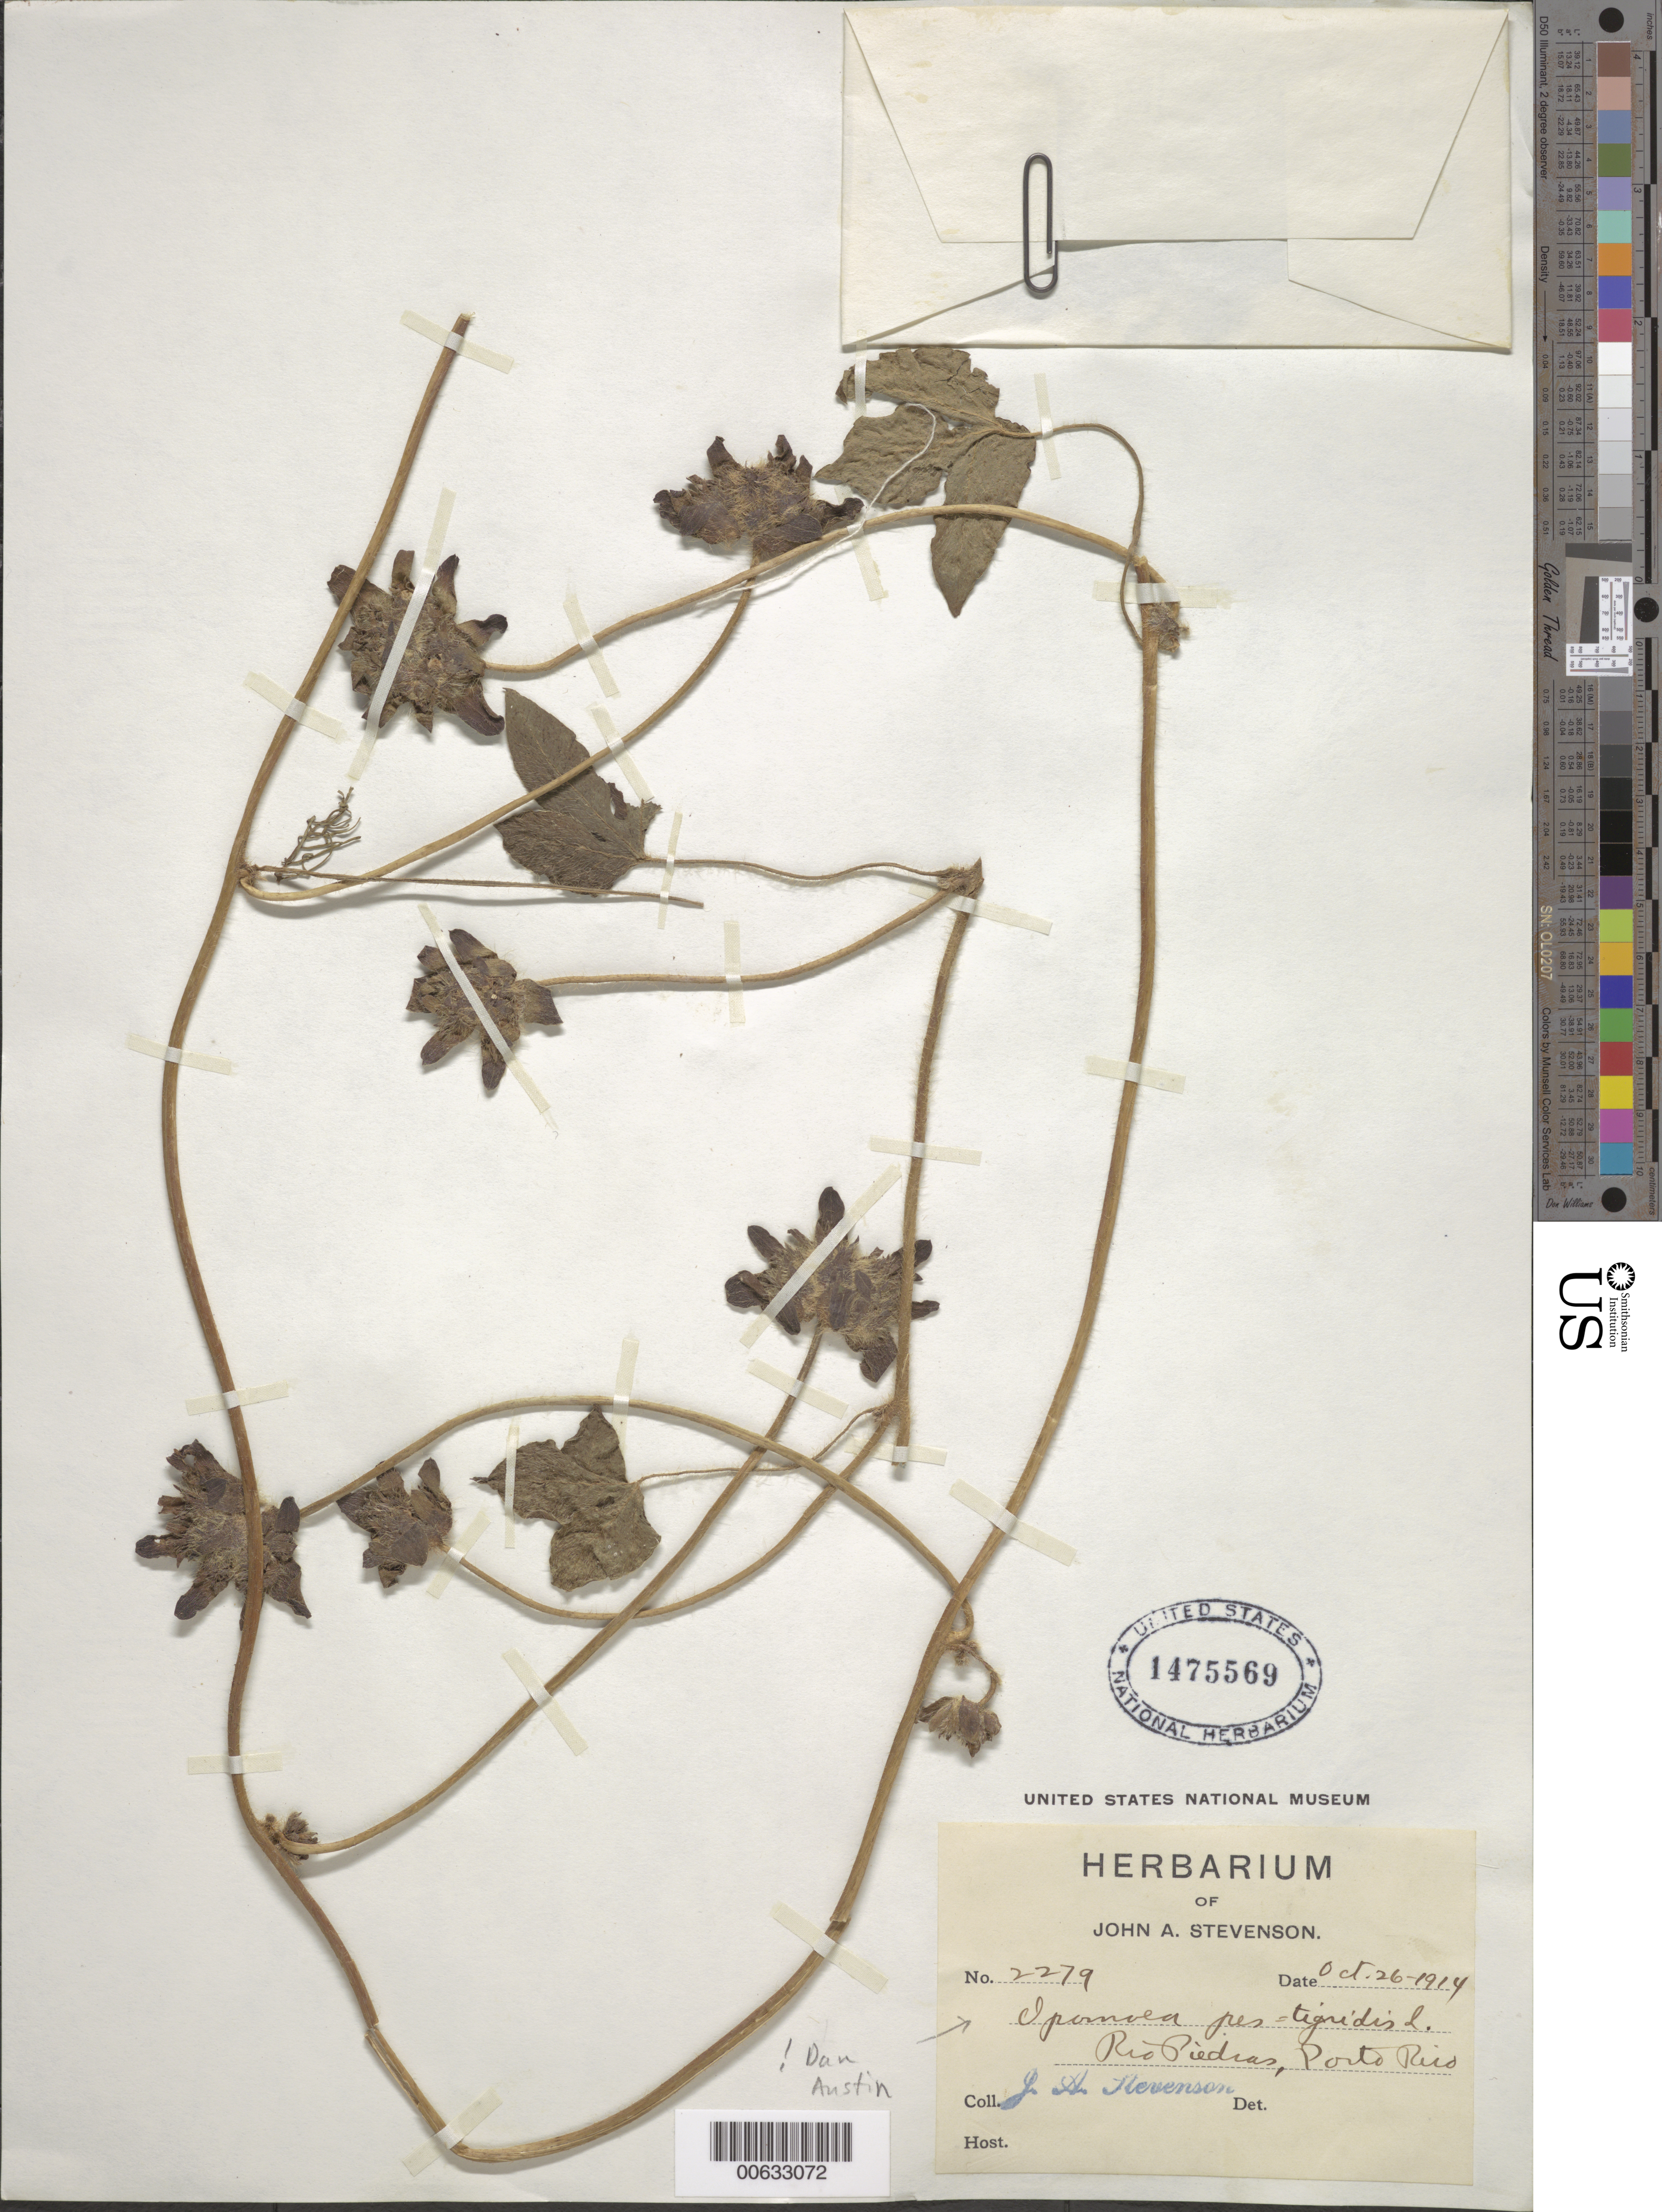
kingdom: Plantae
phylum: Tracheophyta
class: Magnoliopsida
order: Solanales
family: Convolvulaceae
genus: Ipomoea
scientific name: Ipomoea pes-caprae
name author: (L.) R. Br.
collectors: J. Stevenson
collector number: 2279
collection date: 1914-10-26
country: Puerto Rico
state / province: Rio Piedras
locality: Rio Piedras, Porto Rico.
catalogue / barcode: US 1475569